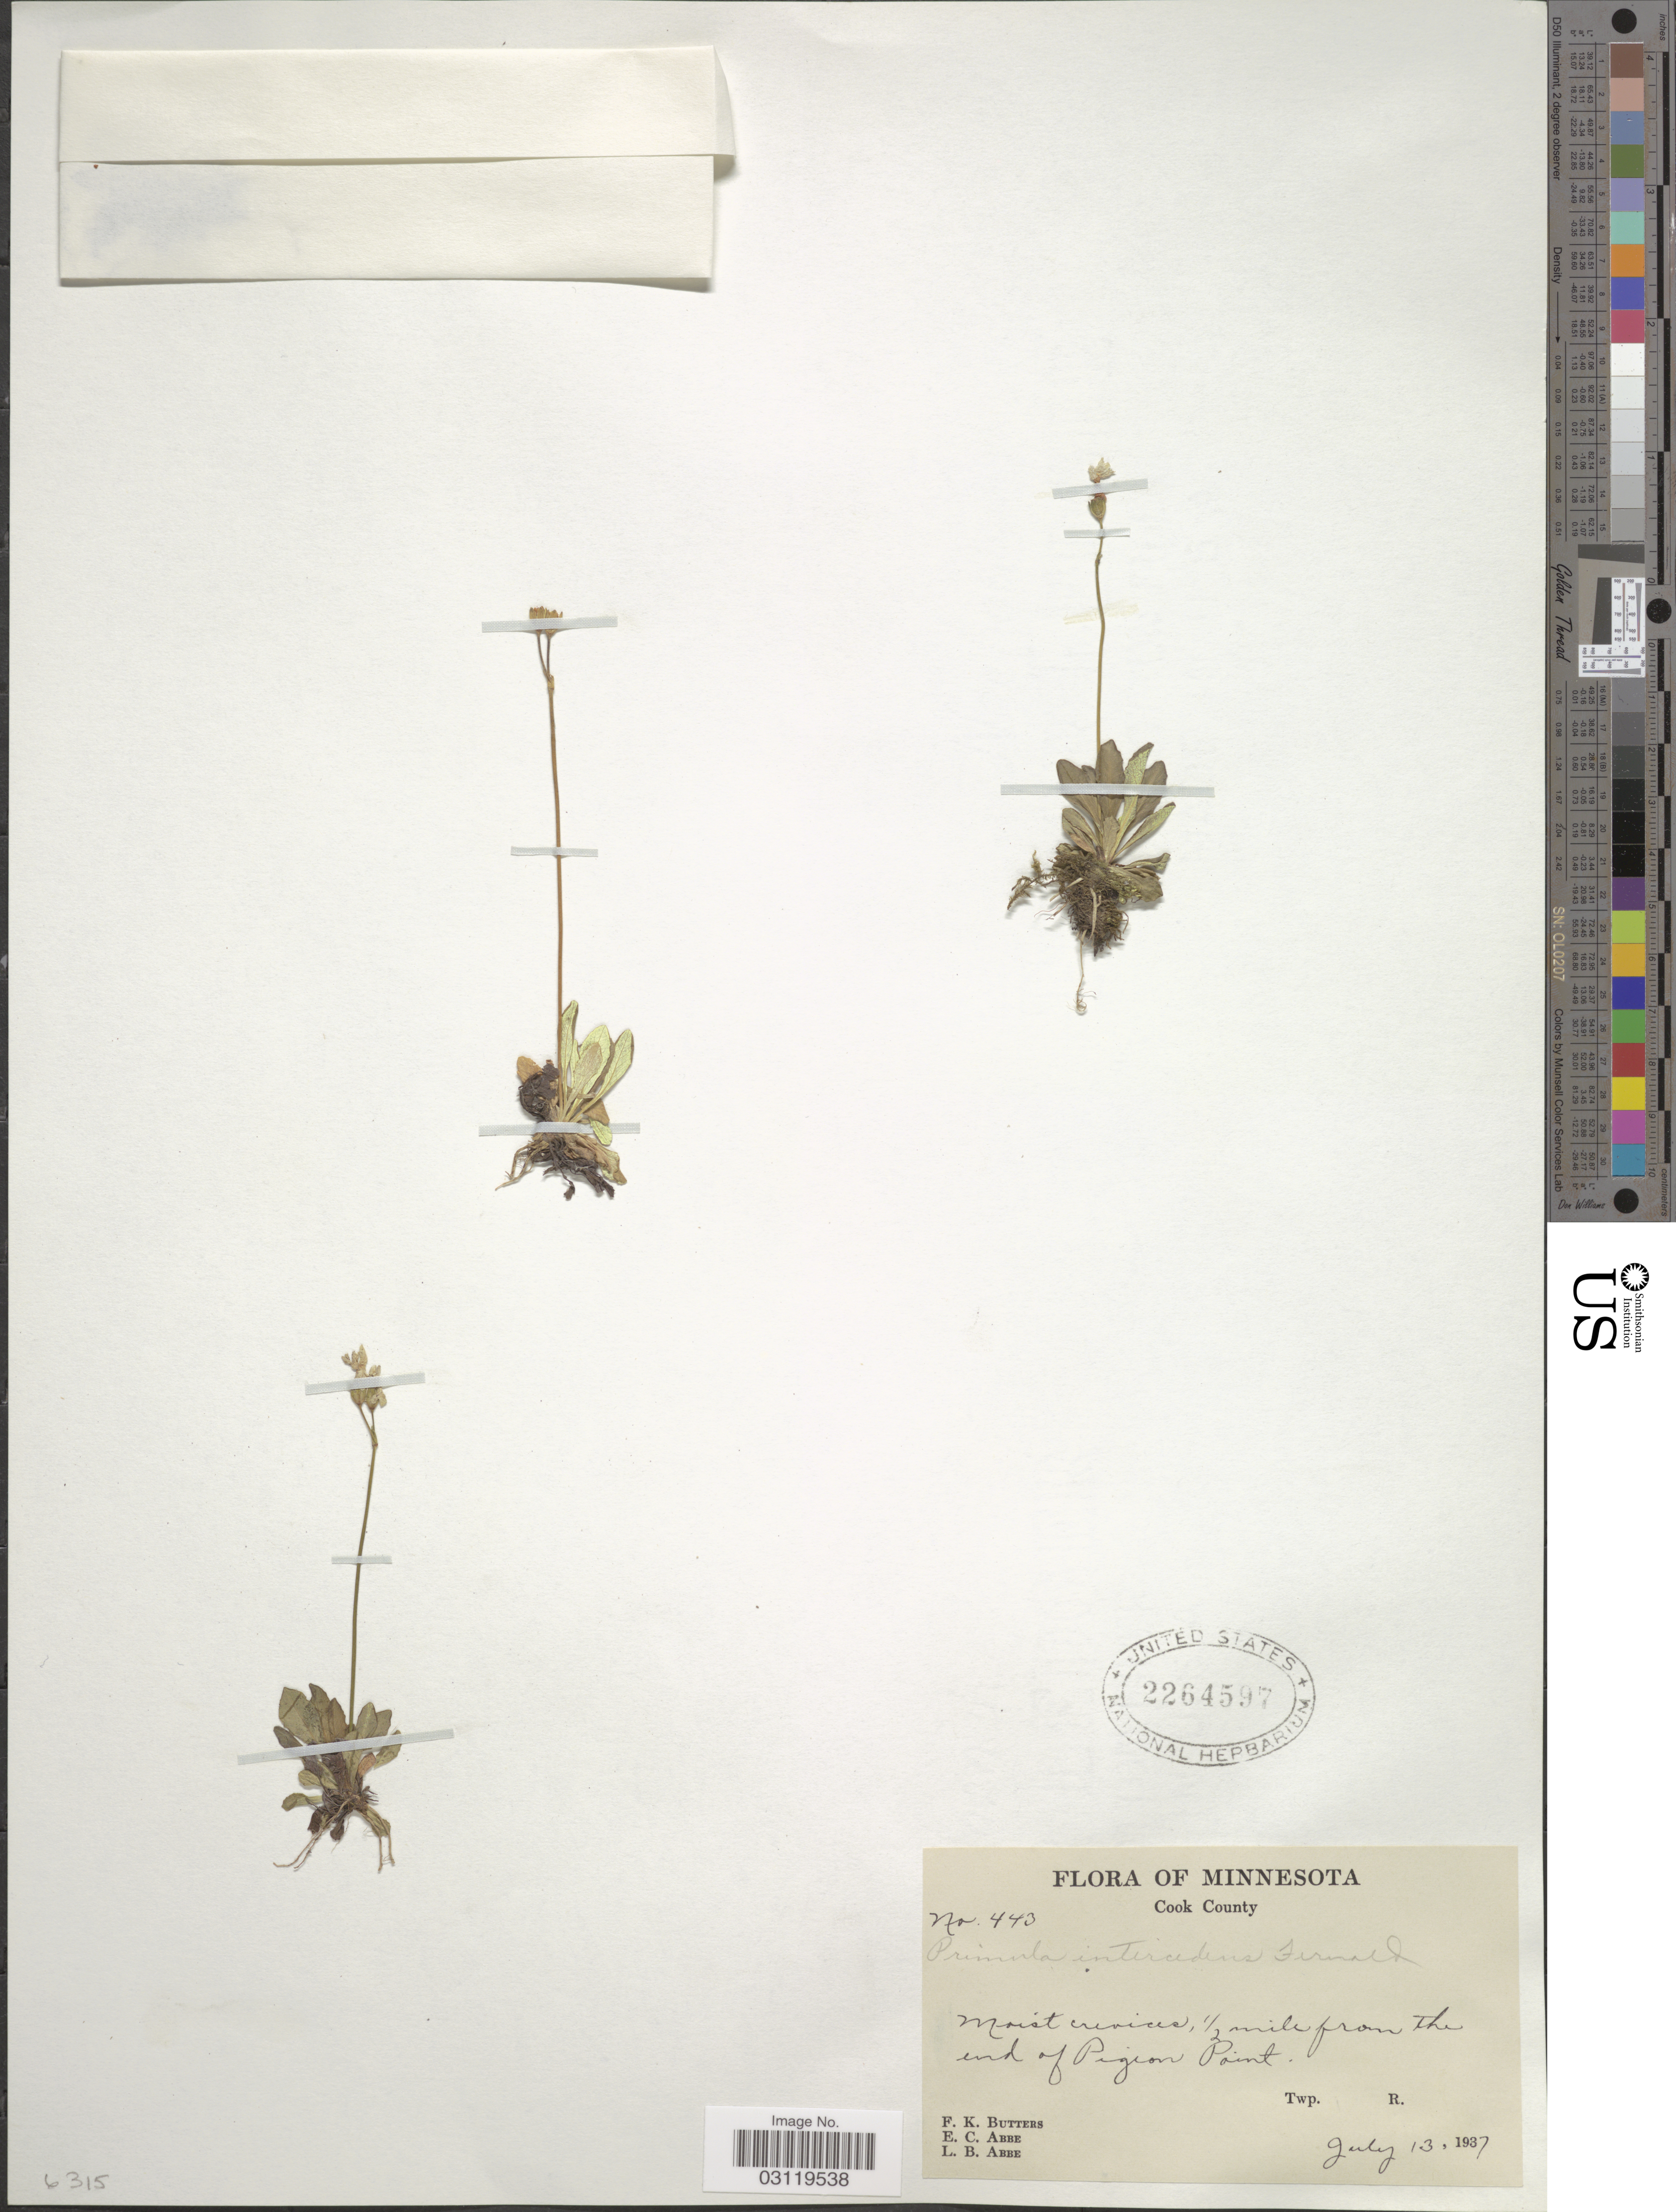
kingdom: Plantae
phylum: Tracheophyta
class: Magnoliopsida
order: Ericales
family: Primulaceae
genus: Primula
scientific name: Primula intercedens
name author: Fernald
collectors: F. K. Butters, E. C. Abbe & L. B. Abbe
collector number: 443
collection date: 1937-07-13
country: United States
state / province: Minnesota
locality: Cook County, ½ miles from the end of Pigeon Point.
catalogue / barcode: US 2264597